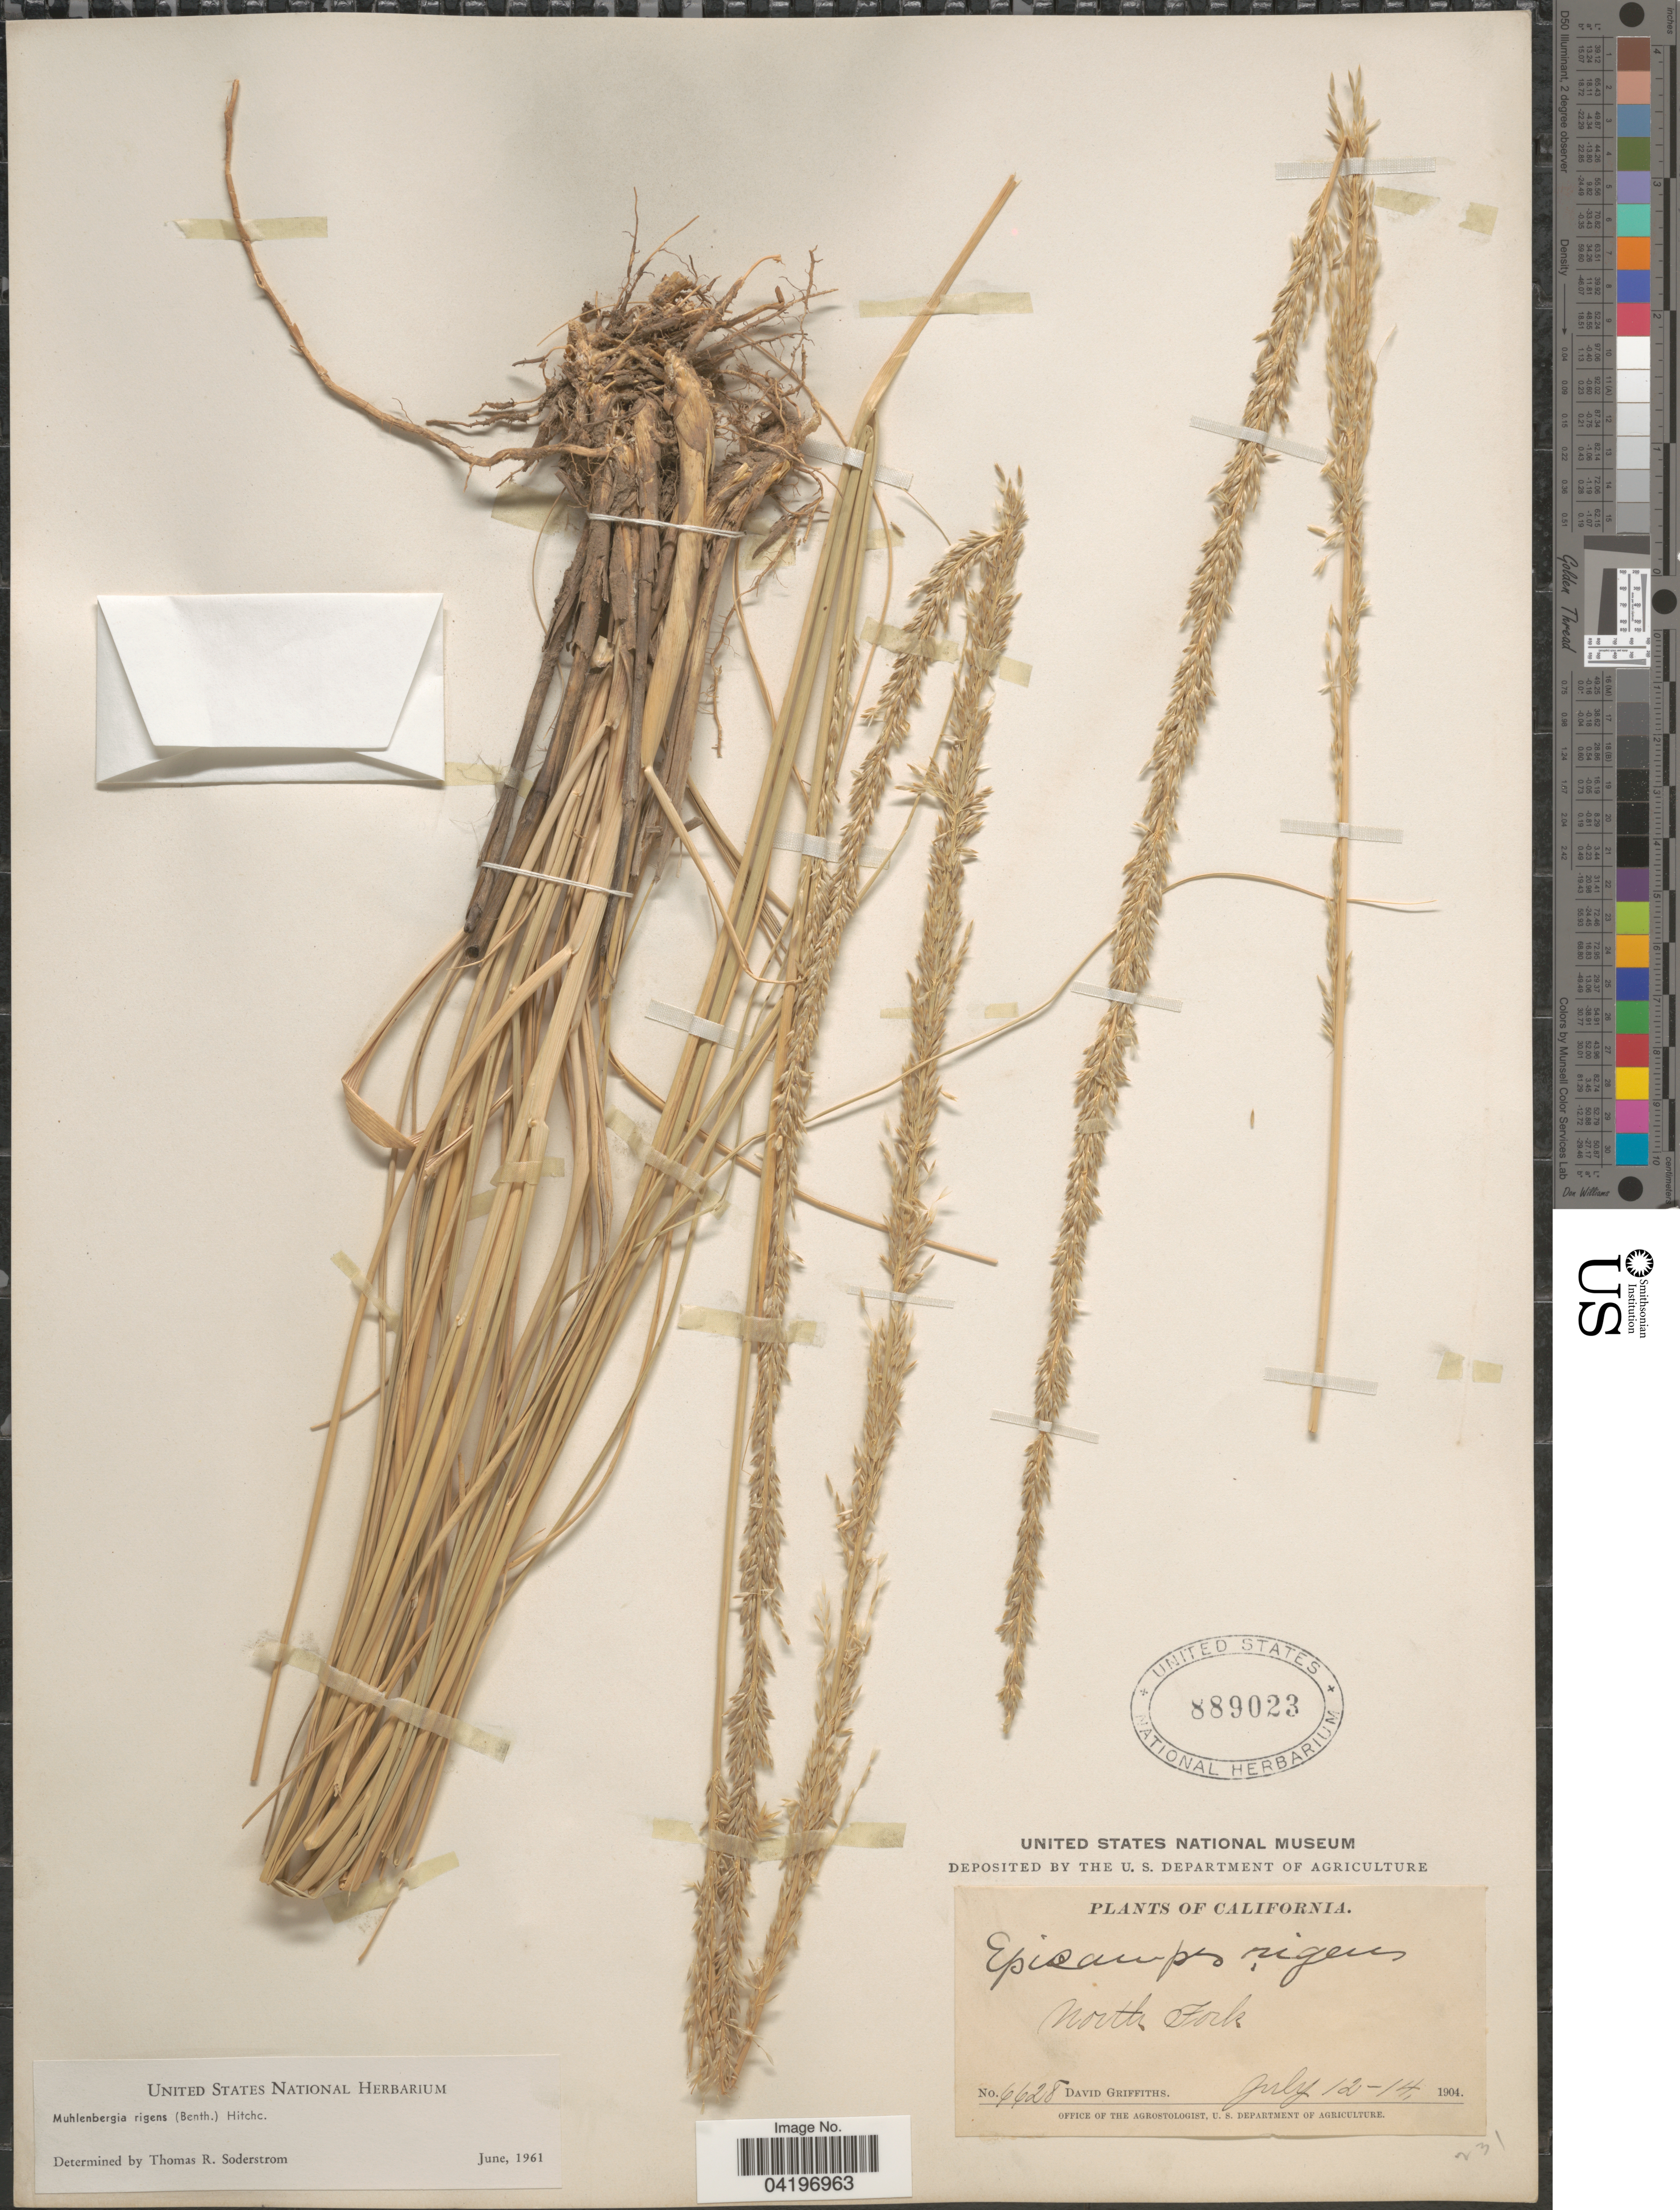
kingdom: Plantae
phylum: Tracheophyta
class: Liliopsida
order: Poales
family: Poaceae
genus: Muhlenbergia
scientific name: Muhlenbergia rigens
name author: (Benth.) Hitchc.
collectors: D. Griffiths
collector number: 6628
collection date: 1904-07-12/1904-07-14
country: United States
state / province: California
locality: North Fork.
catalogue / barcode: US 889023